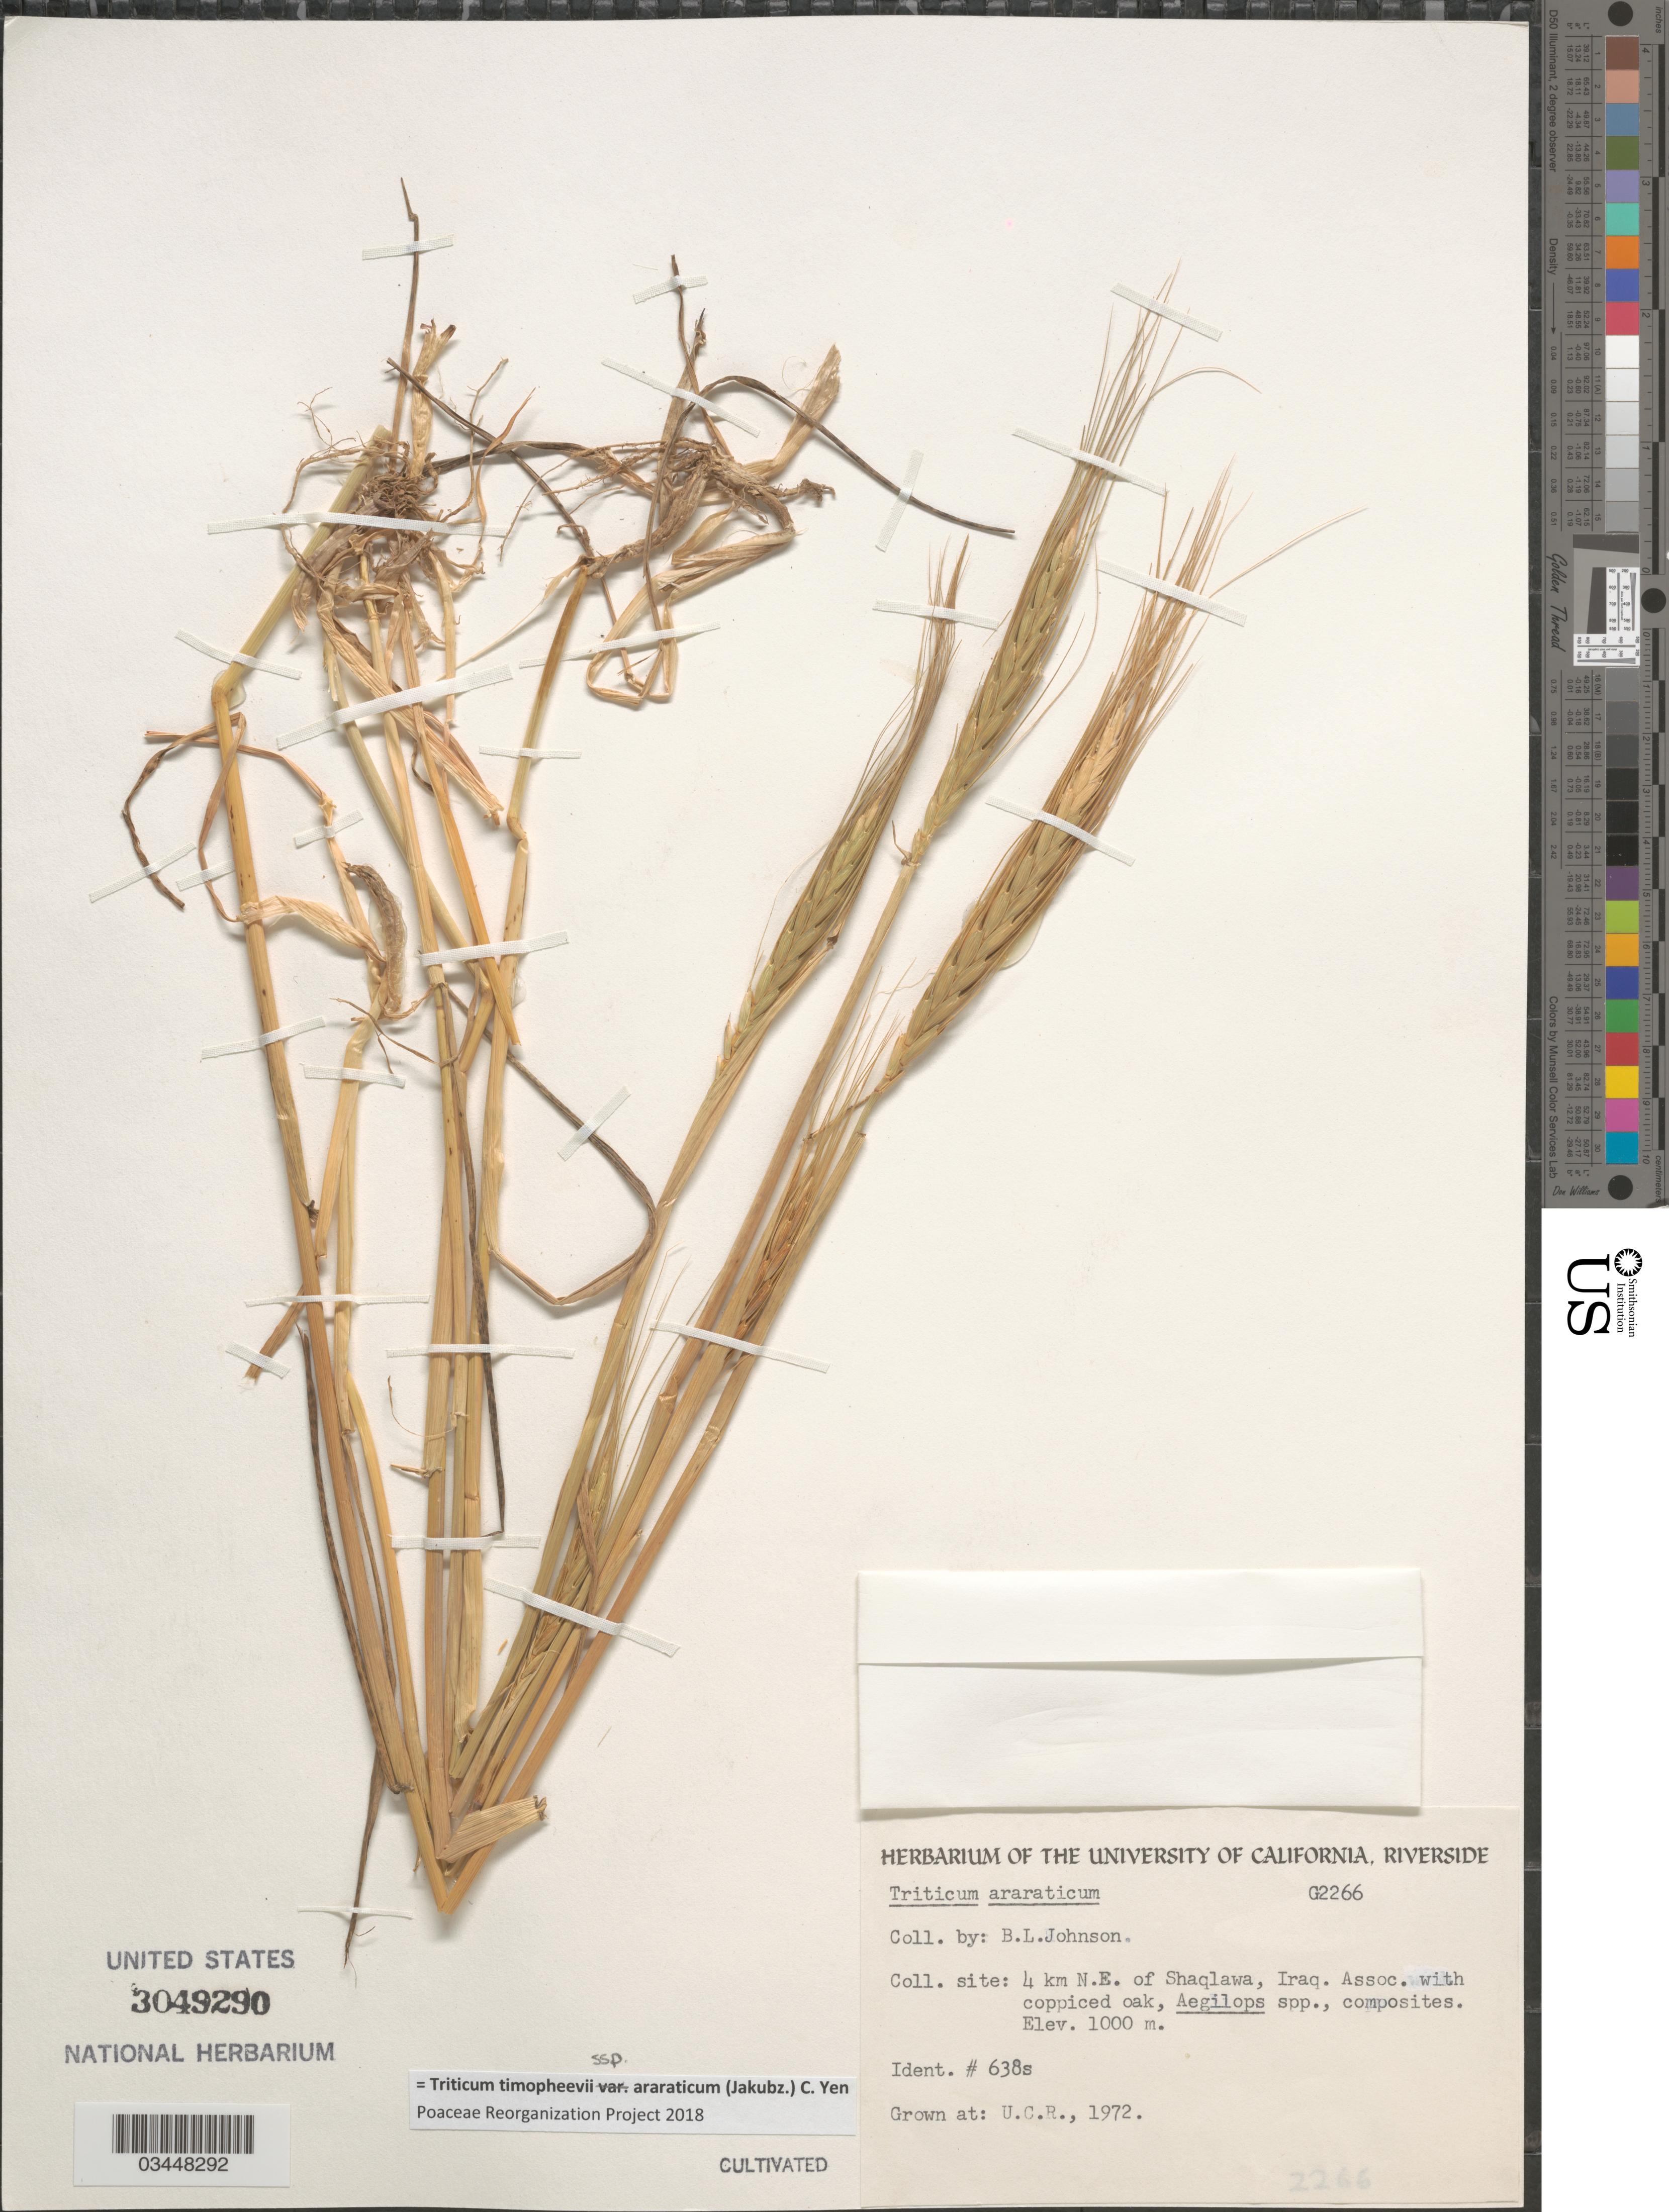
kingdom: Plantae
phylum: Tracheophyta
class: Liliopsida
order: Poales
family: Poaceae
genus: Triticum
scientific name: Triticum timopheevii subsp. araraticum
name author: (Jakubz.) C. Yen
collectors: ex herb. Univ. of California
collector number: G2266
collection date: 1972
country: United States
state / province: California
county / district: Riverside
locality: U.C.R.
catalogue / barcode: US 3049290